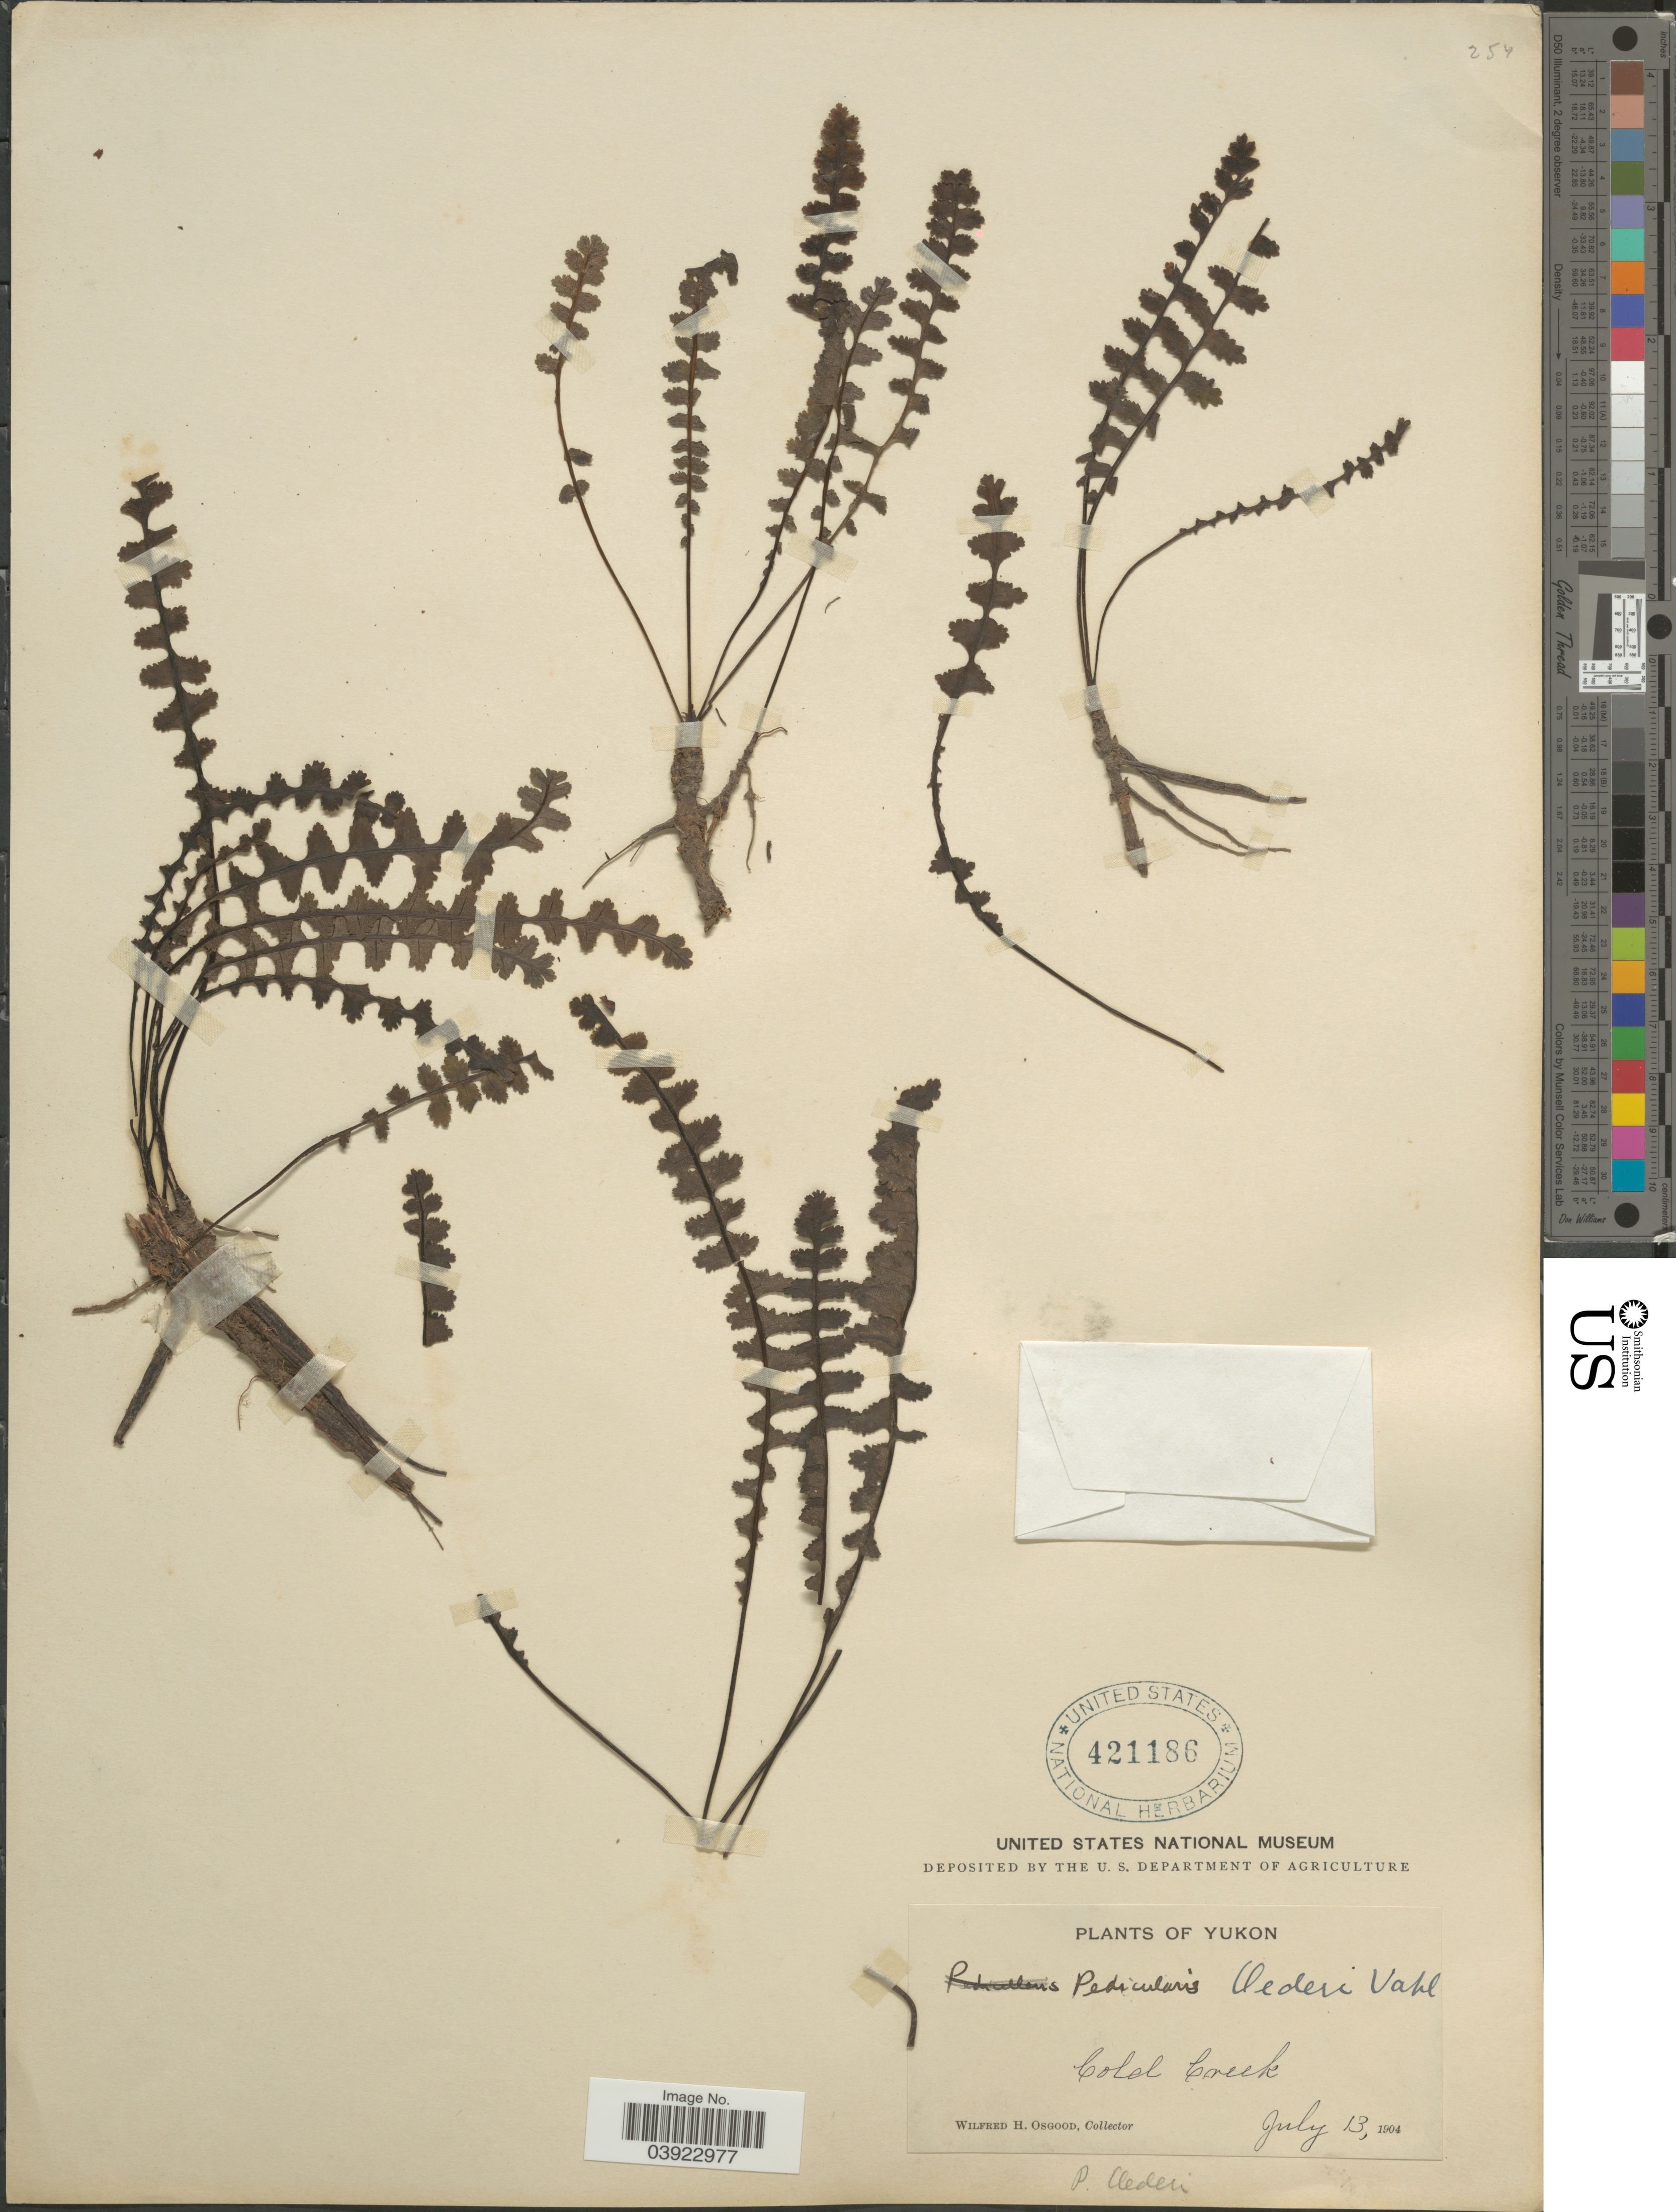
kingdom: Plantae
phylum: Tracheophyta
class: Magnoliopsida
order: Lamiales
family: Orobanchaceae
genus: Pedicularis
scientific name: Pedicularis oederi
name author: Vahl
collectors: W. Osgood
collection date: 1904-07-13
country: Canada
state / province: Yukon Territory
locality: Cold Creek.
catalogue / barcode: US 421186